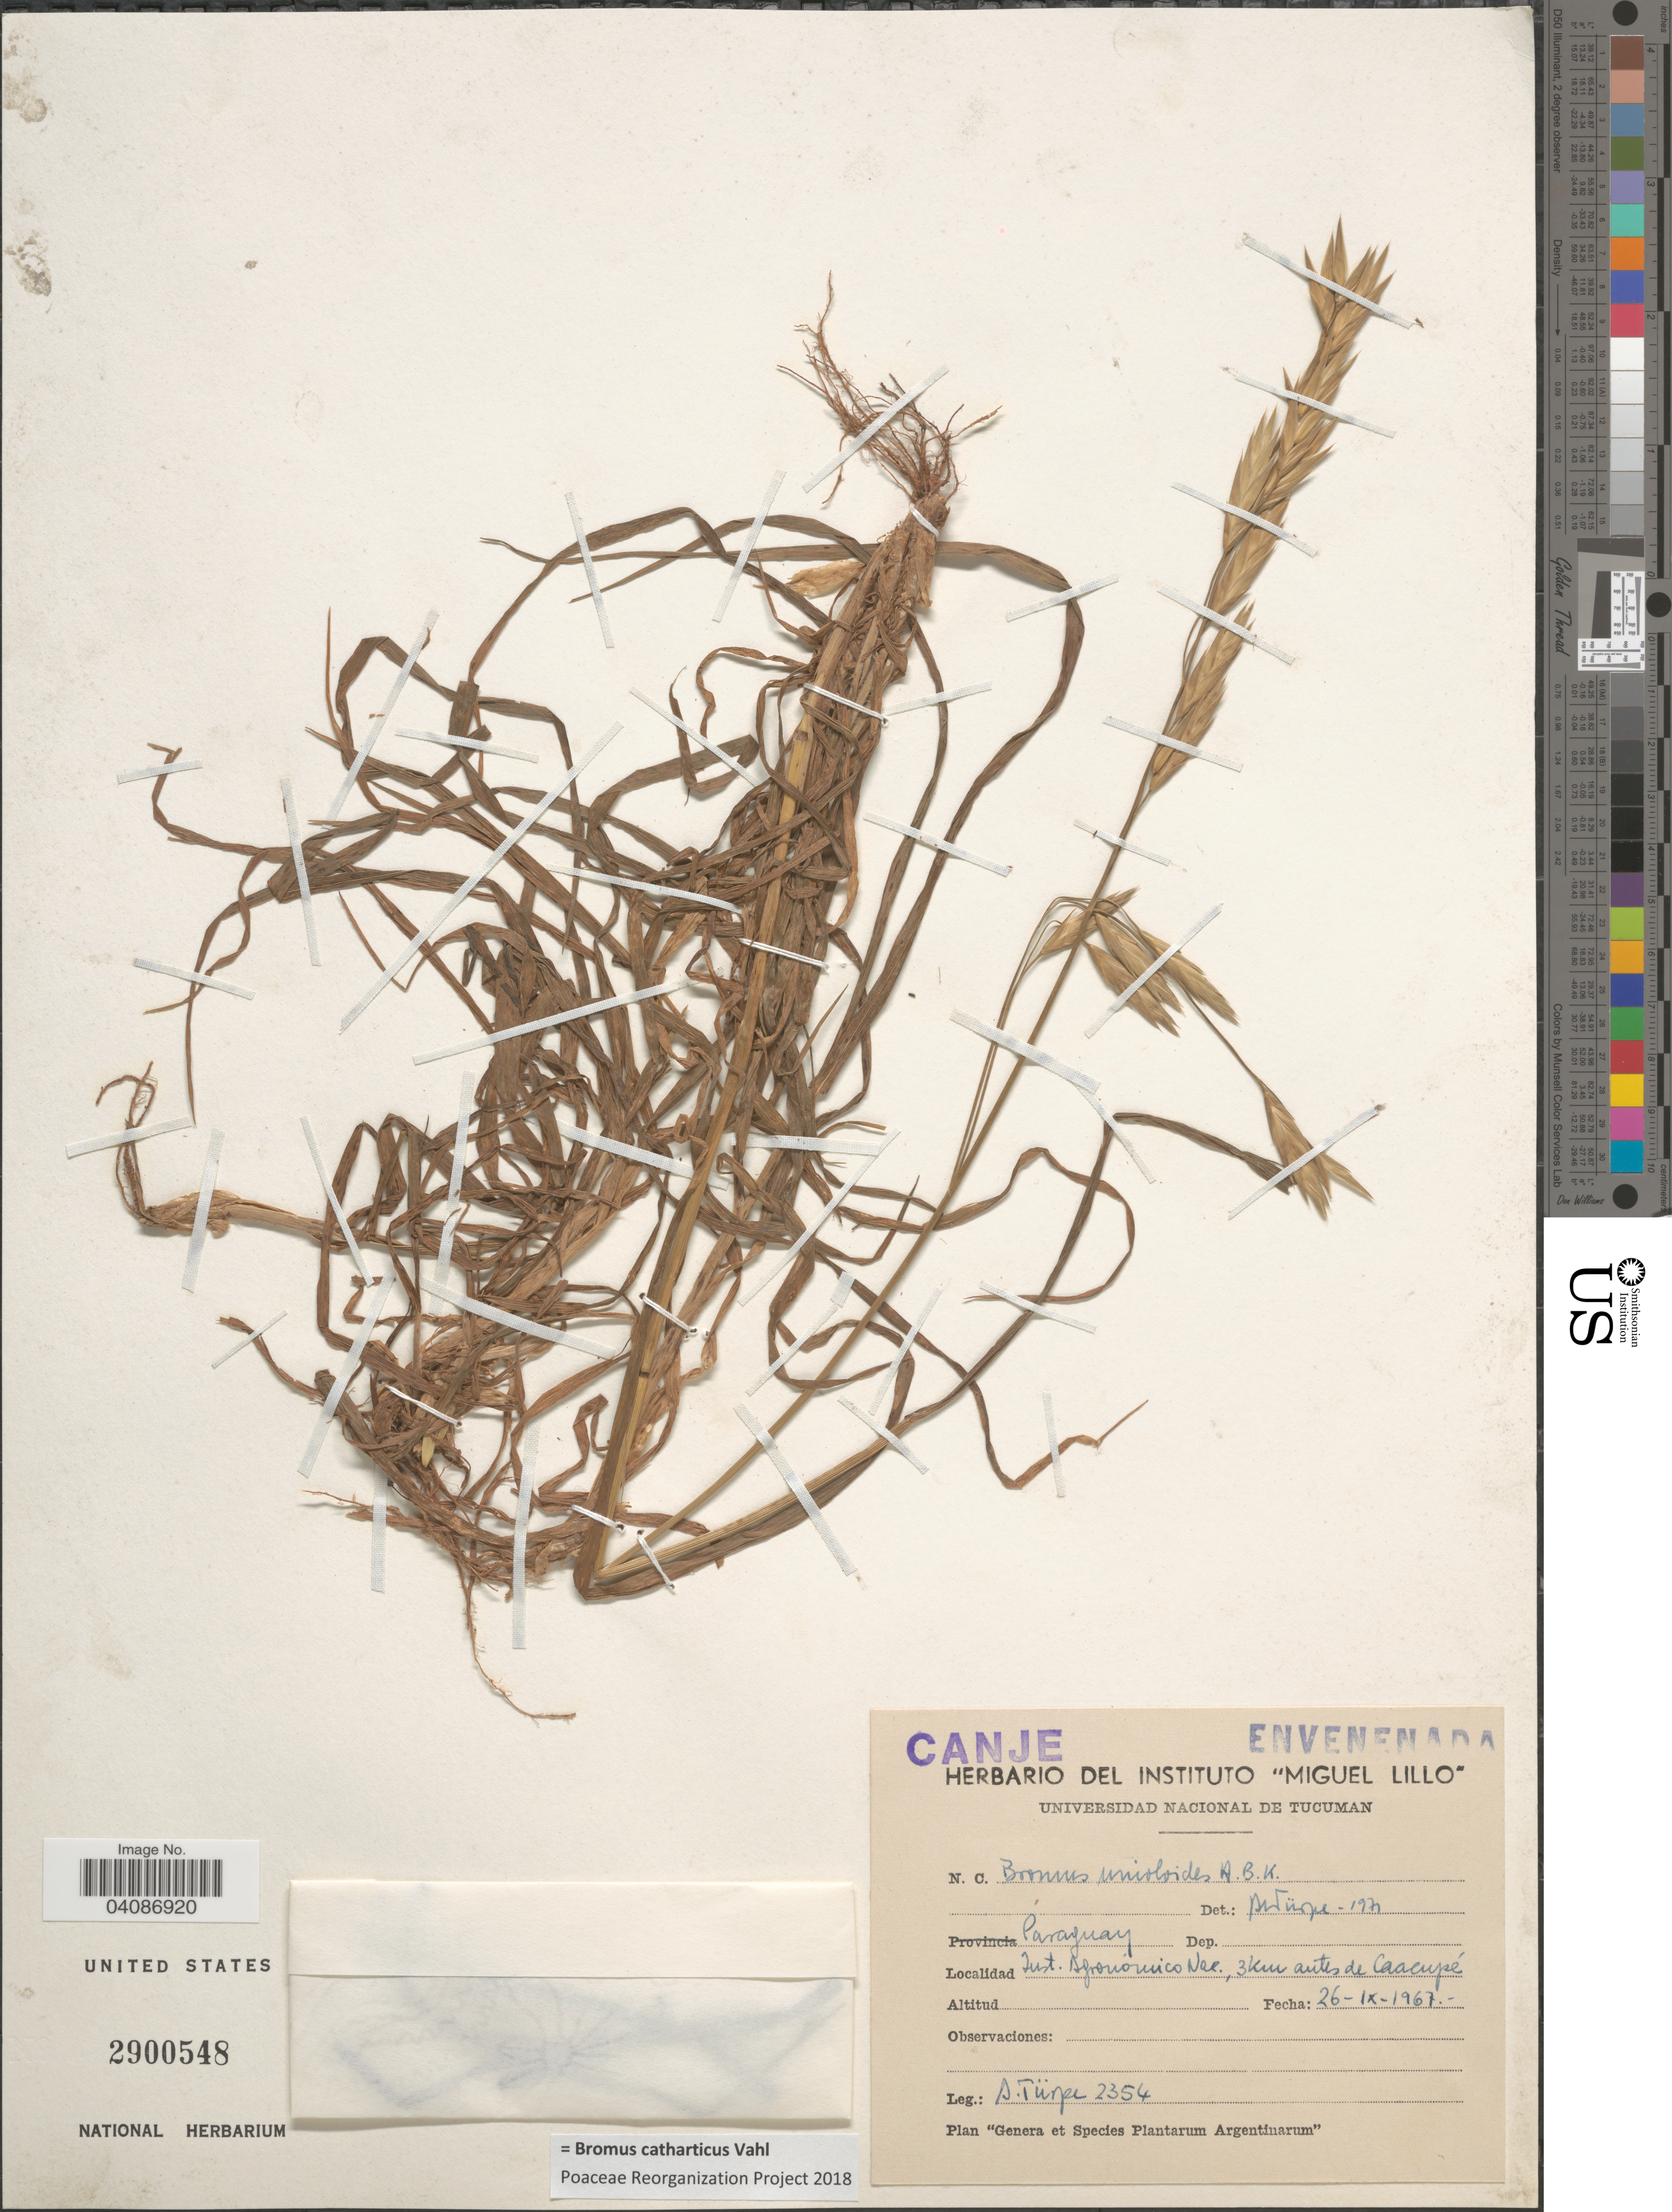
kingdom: Plantae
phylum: Tracheophyta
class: Liliopsida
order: Poales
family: Poaceae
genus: Bromus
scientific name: Bromus catharticus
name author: Vahl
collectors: A. Turpe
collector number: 2354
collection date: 1967-09-26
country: Paraguay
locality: Inst. Agronomico Nec, 3 km antes de Caacupé.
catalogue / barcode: US 2900548